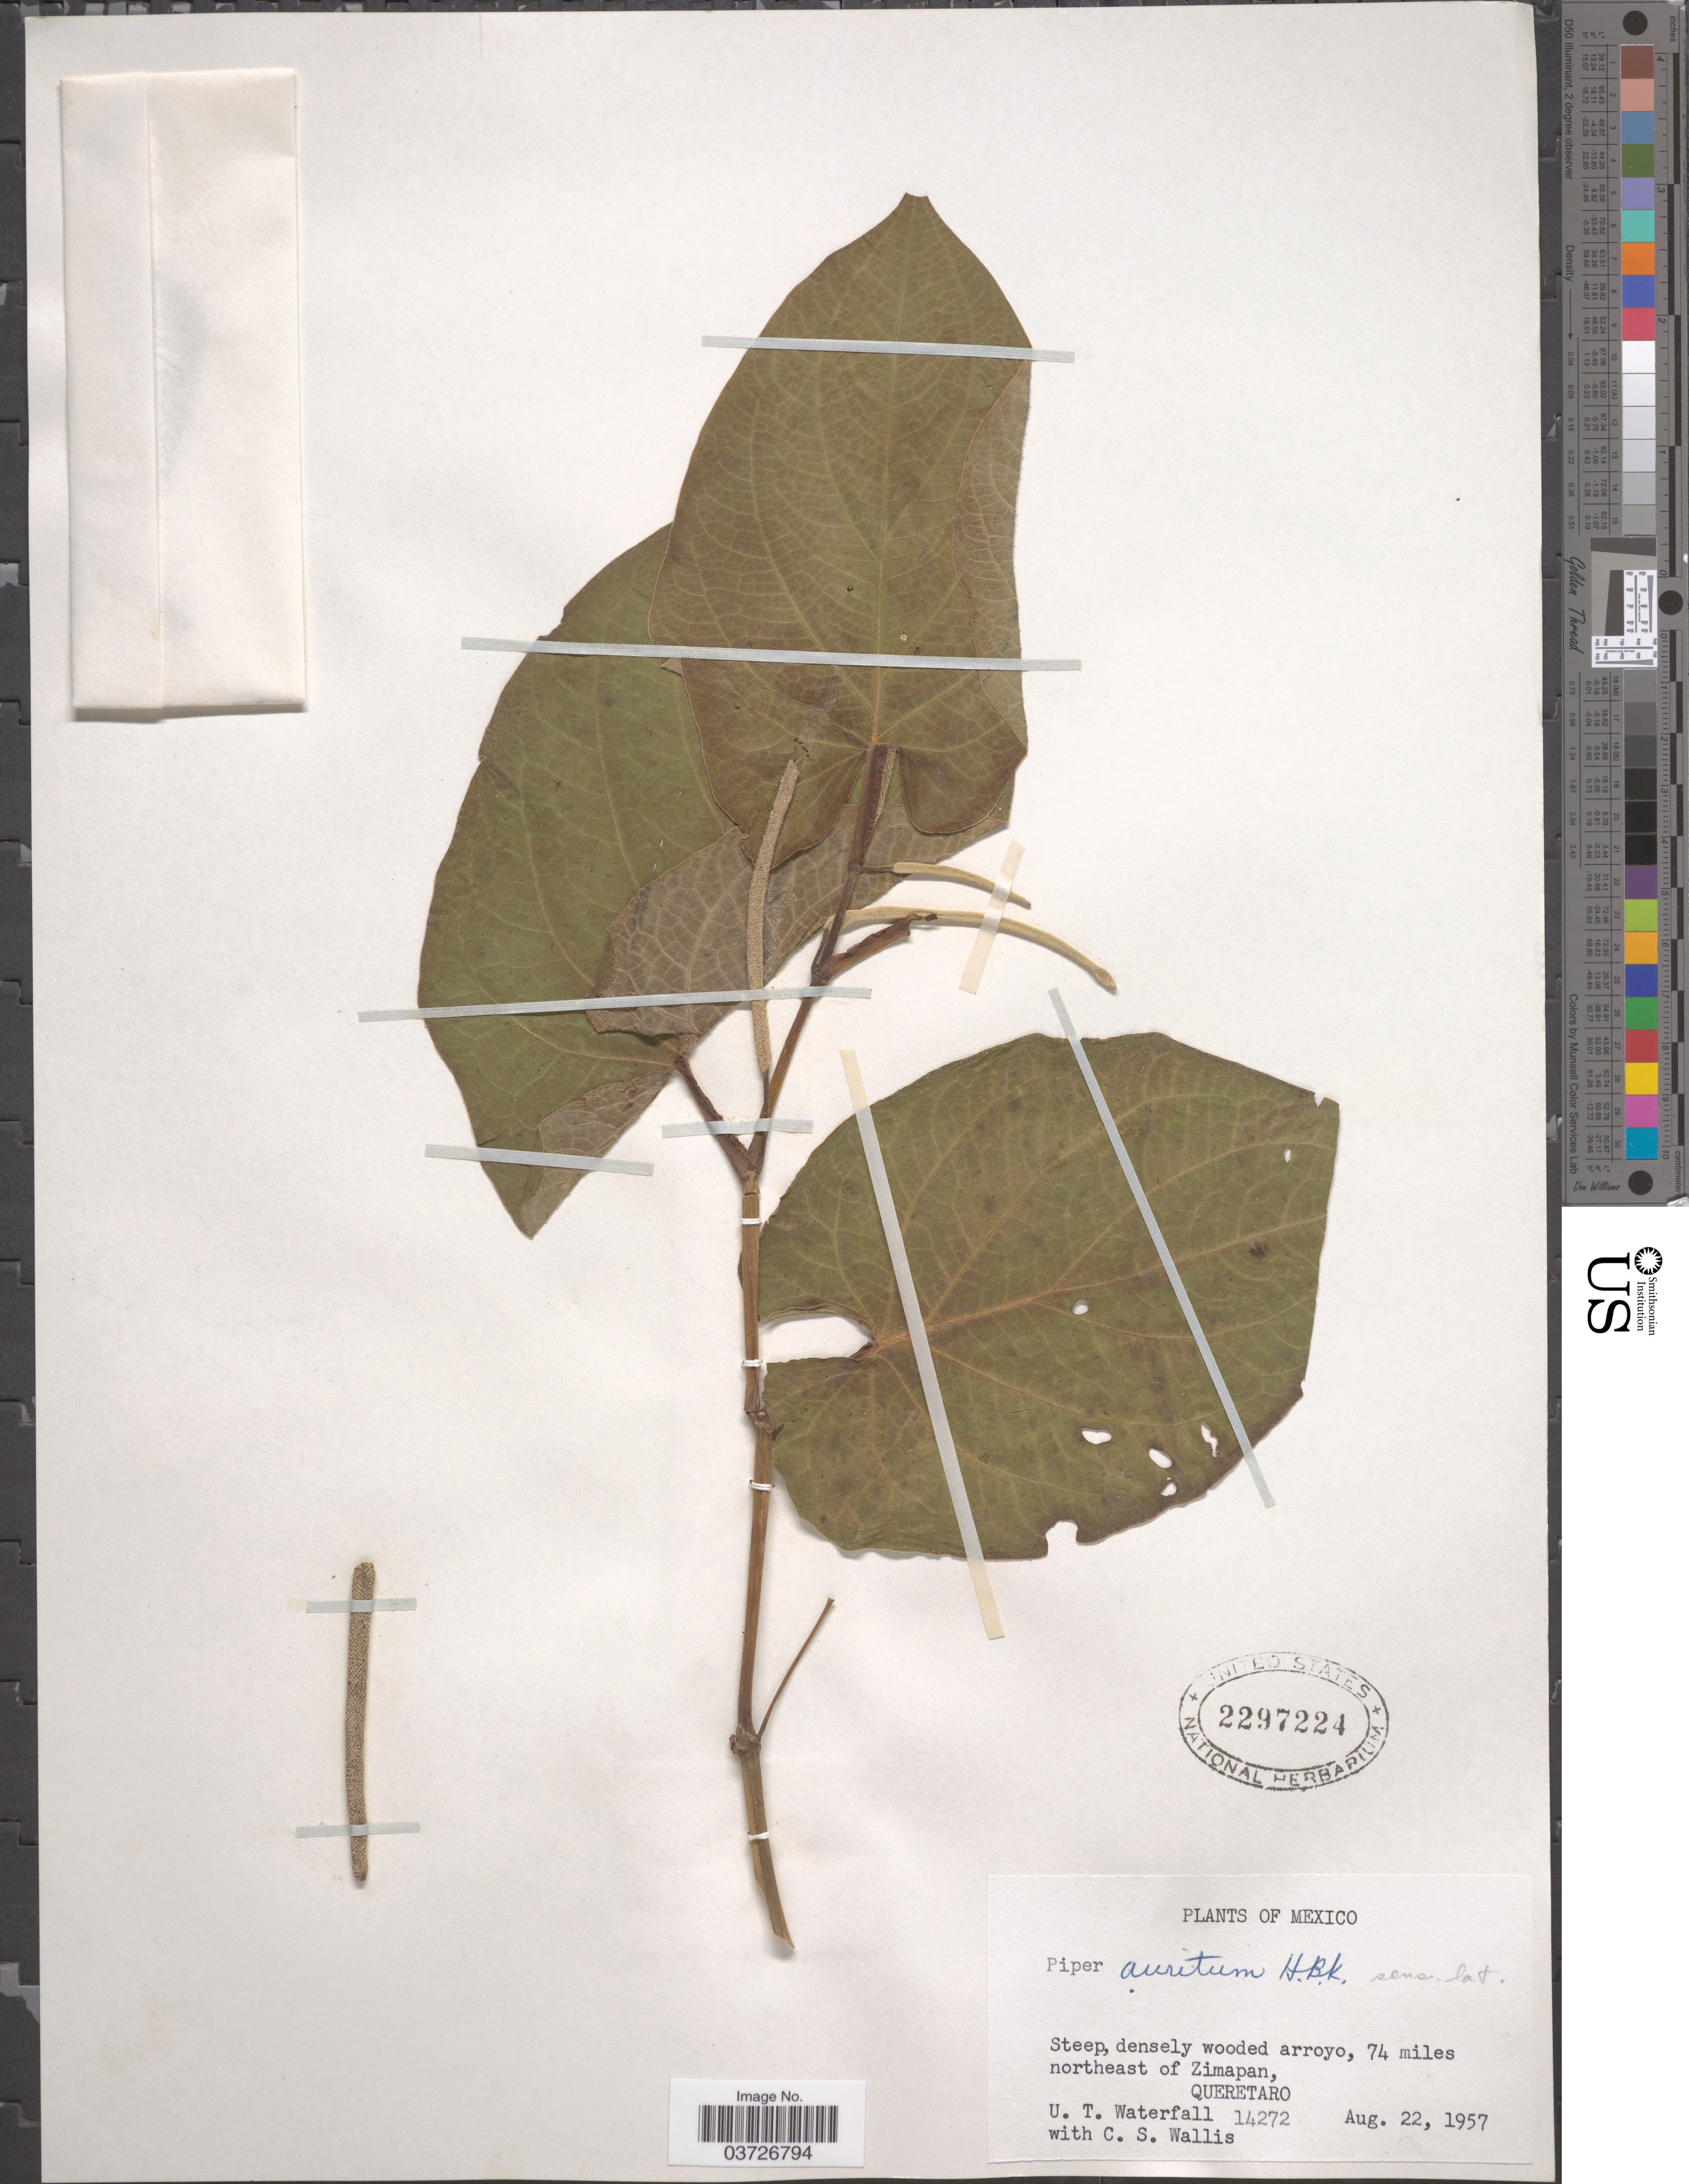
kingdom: Plantae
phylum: Tracheophyta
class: Magnoliopsida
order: Piperales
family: Piperaceae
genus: Piper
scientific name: Piper auritum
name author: Kunth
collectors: U. T. Waterfall & C. S. Wallis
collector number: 14272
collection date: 1957-08-22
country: Mexico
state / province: Querétaro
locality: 74 miles northeast of Zimapan.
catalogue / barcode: US 2297224